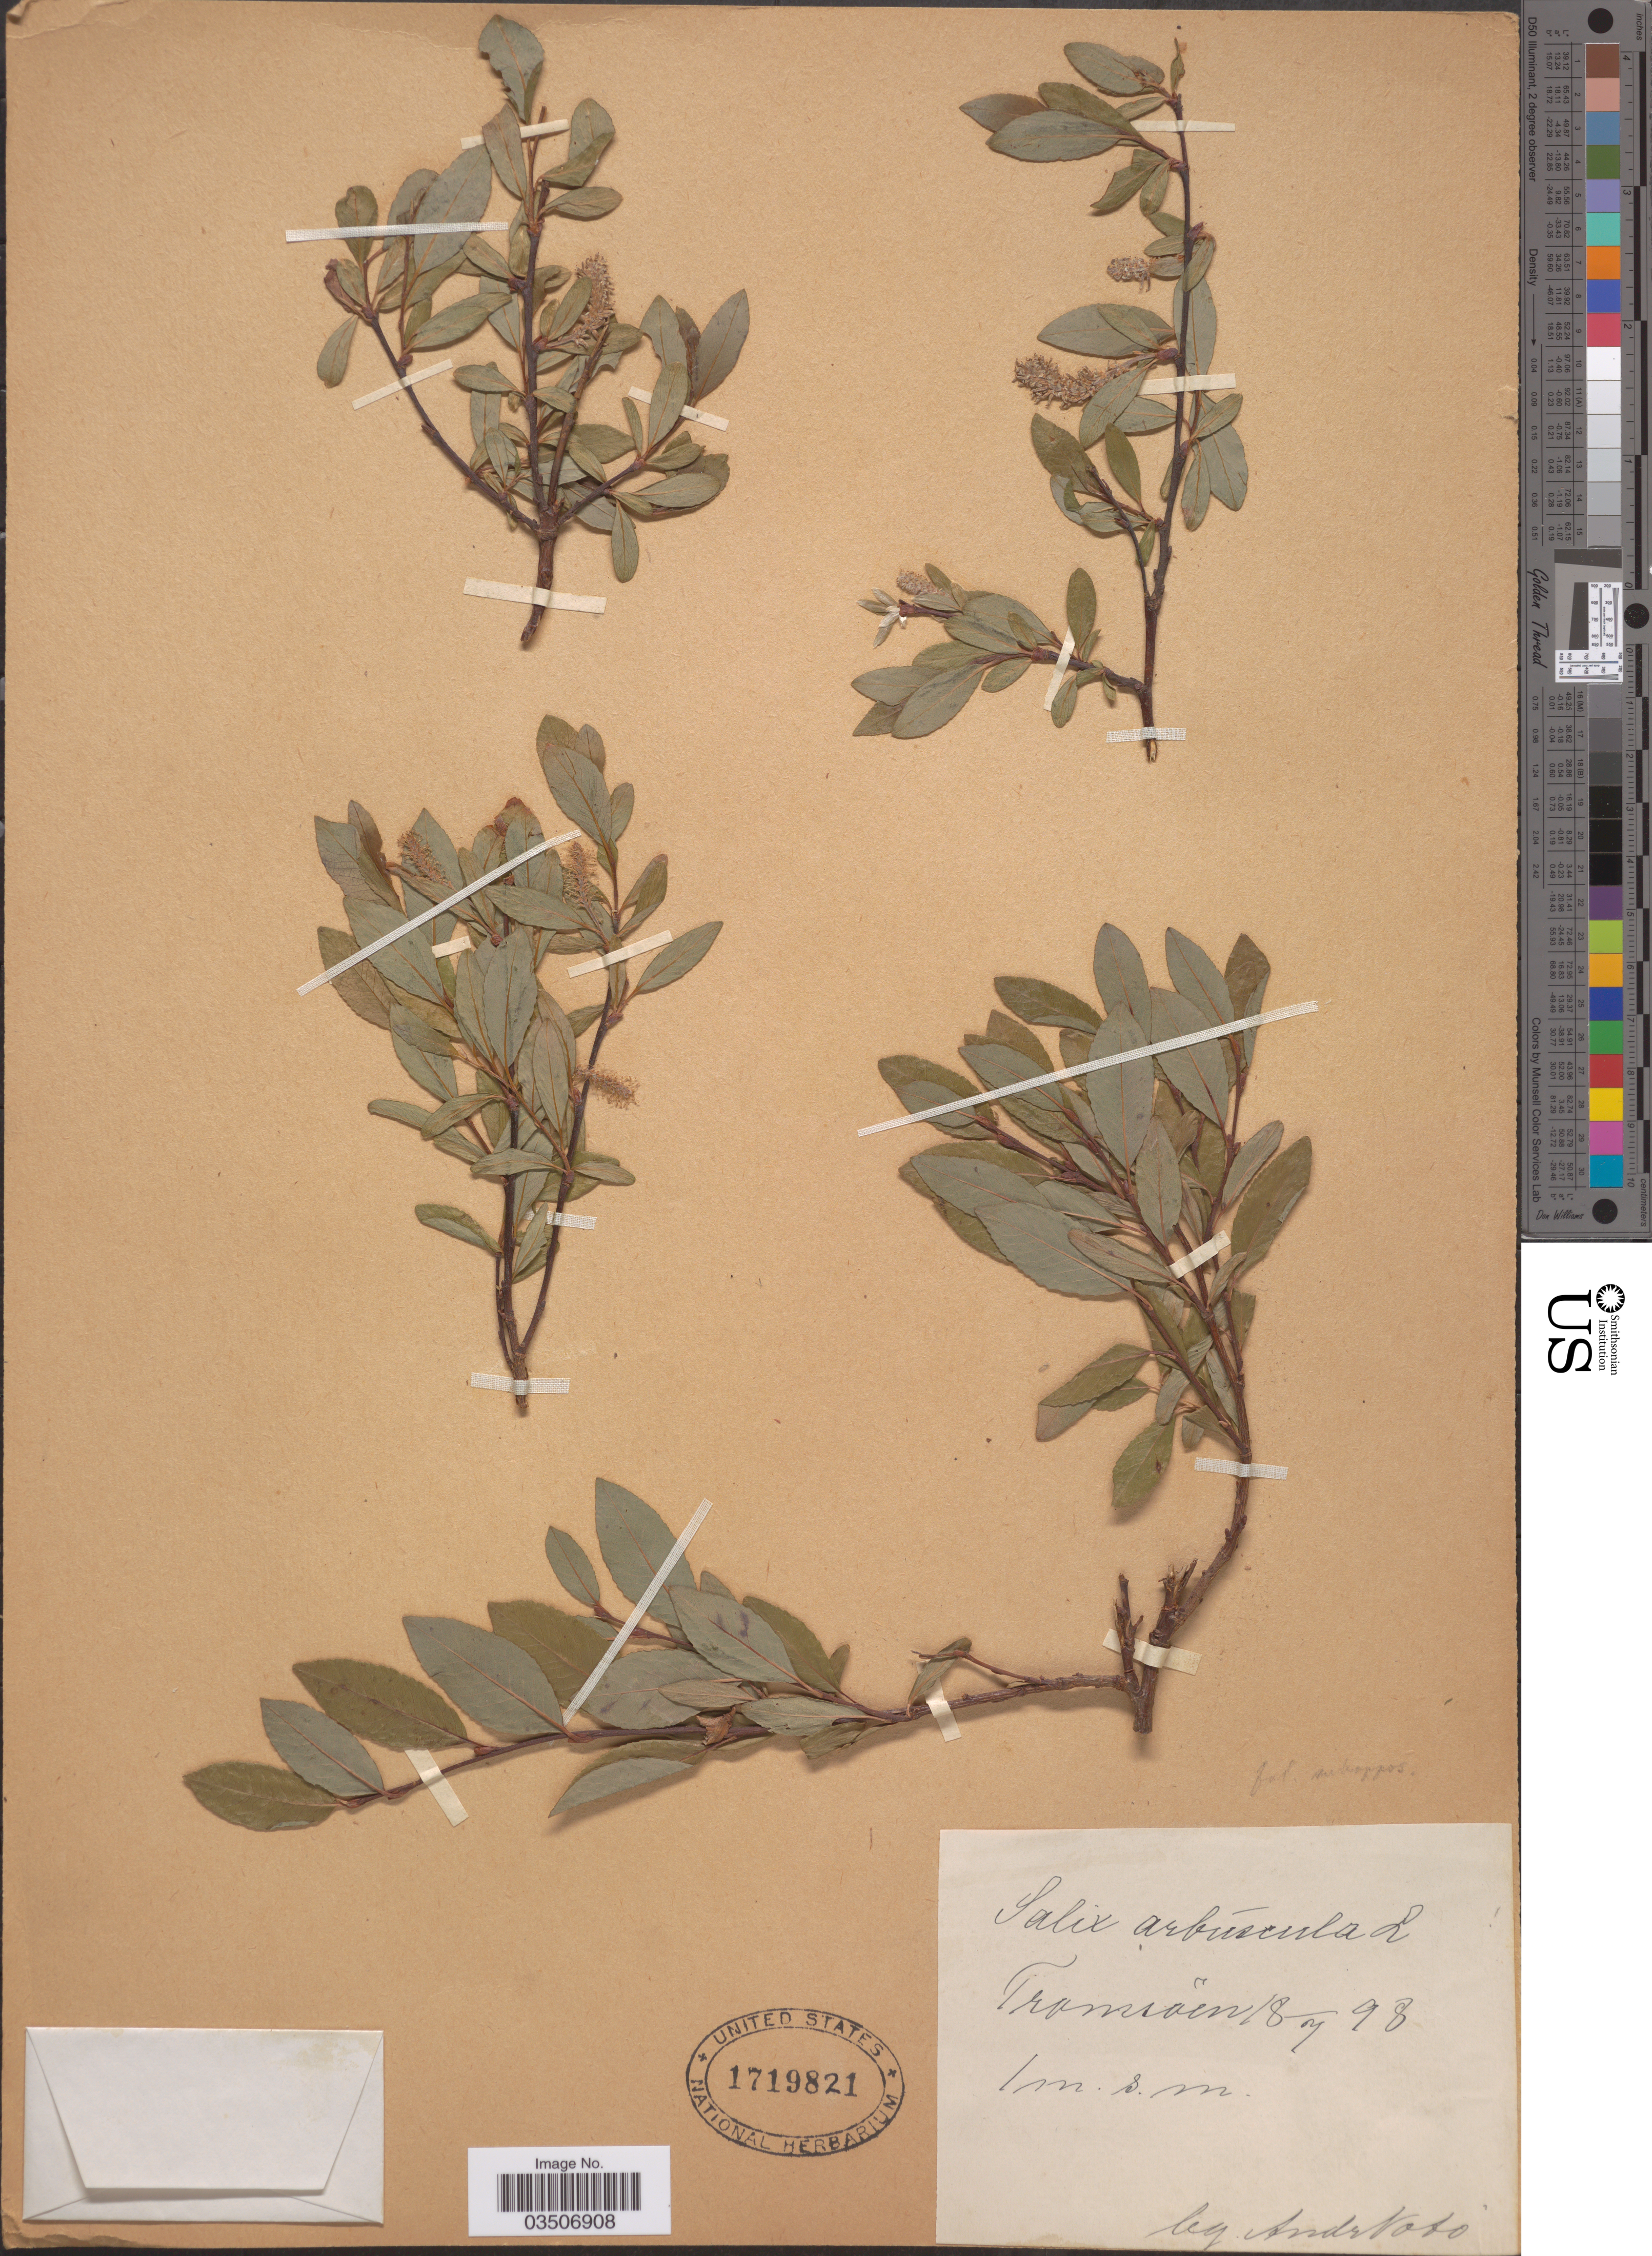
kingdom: Plantae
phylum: Tracheophyta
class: Magnoliopsida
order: Malpighiales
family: Salicaceae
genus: Salix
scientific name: Salix arbuscula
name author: L.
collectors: A. Noto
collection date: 1898-07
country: Norway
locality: Tromsoen.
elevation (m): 1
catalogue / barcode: US 1719821